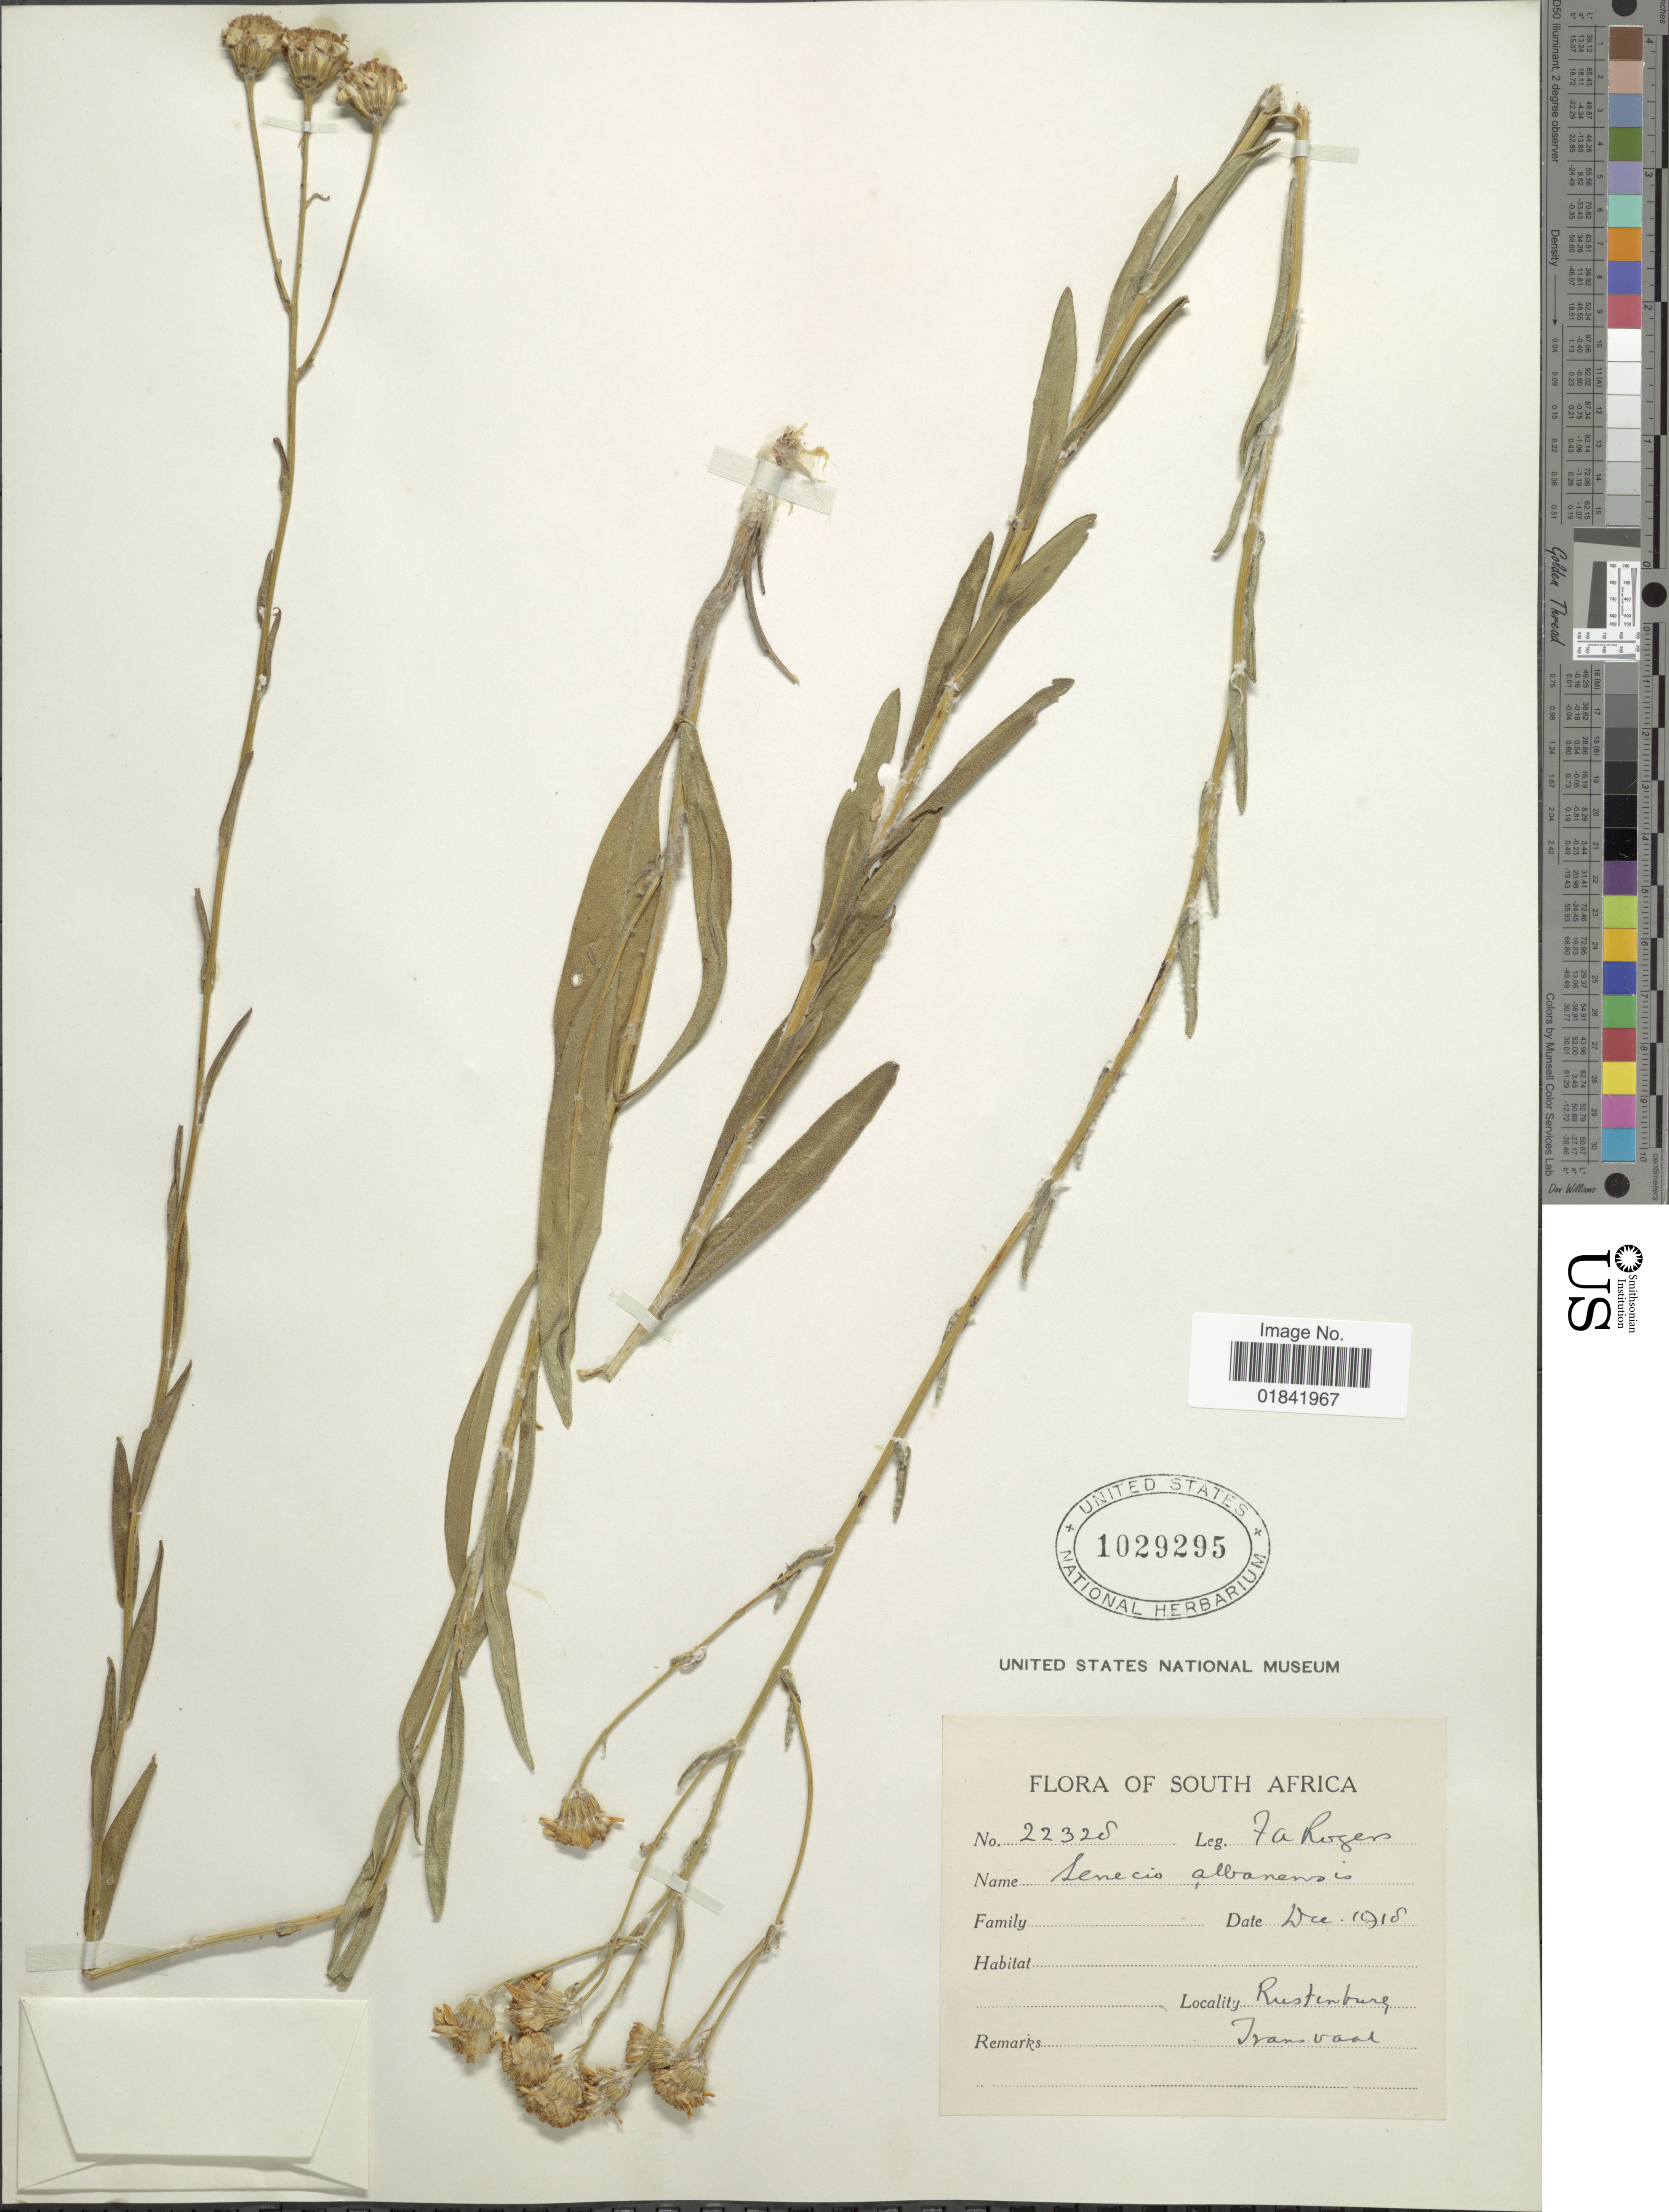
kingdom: Plantae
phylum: Tracheophyta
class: Magnoliopsida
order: Asterales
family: Asteraceae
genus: Senecio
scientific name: Senecio albanensis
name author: DC.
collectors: F. A. Rogers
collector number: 22328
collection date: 1918-12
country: South Africa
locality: Rustenburg, Transvaal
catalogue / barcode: US 1029295